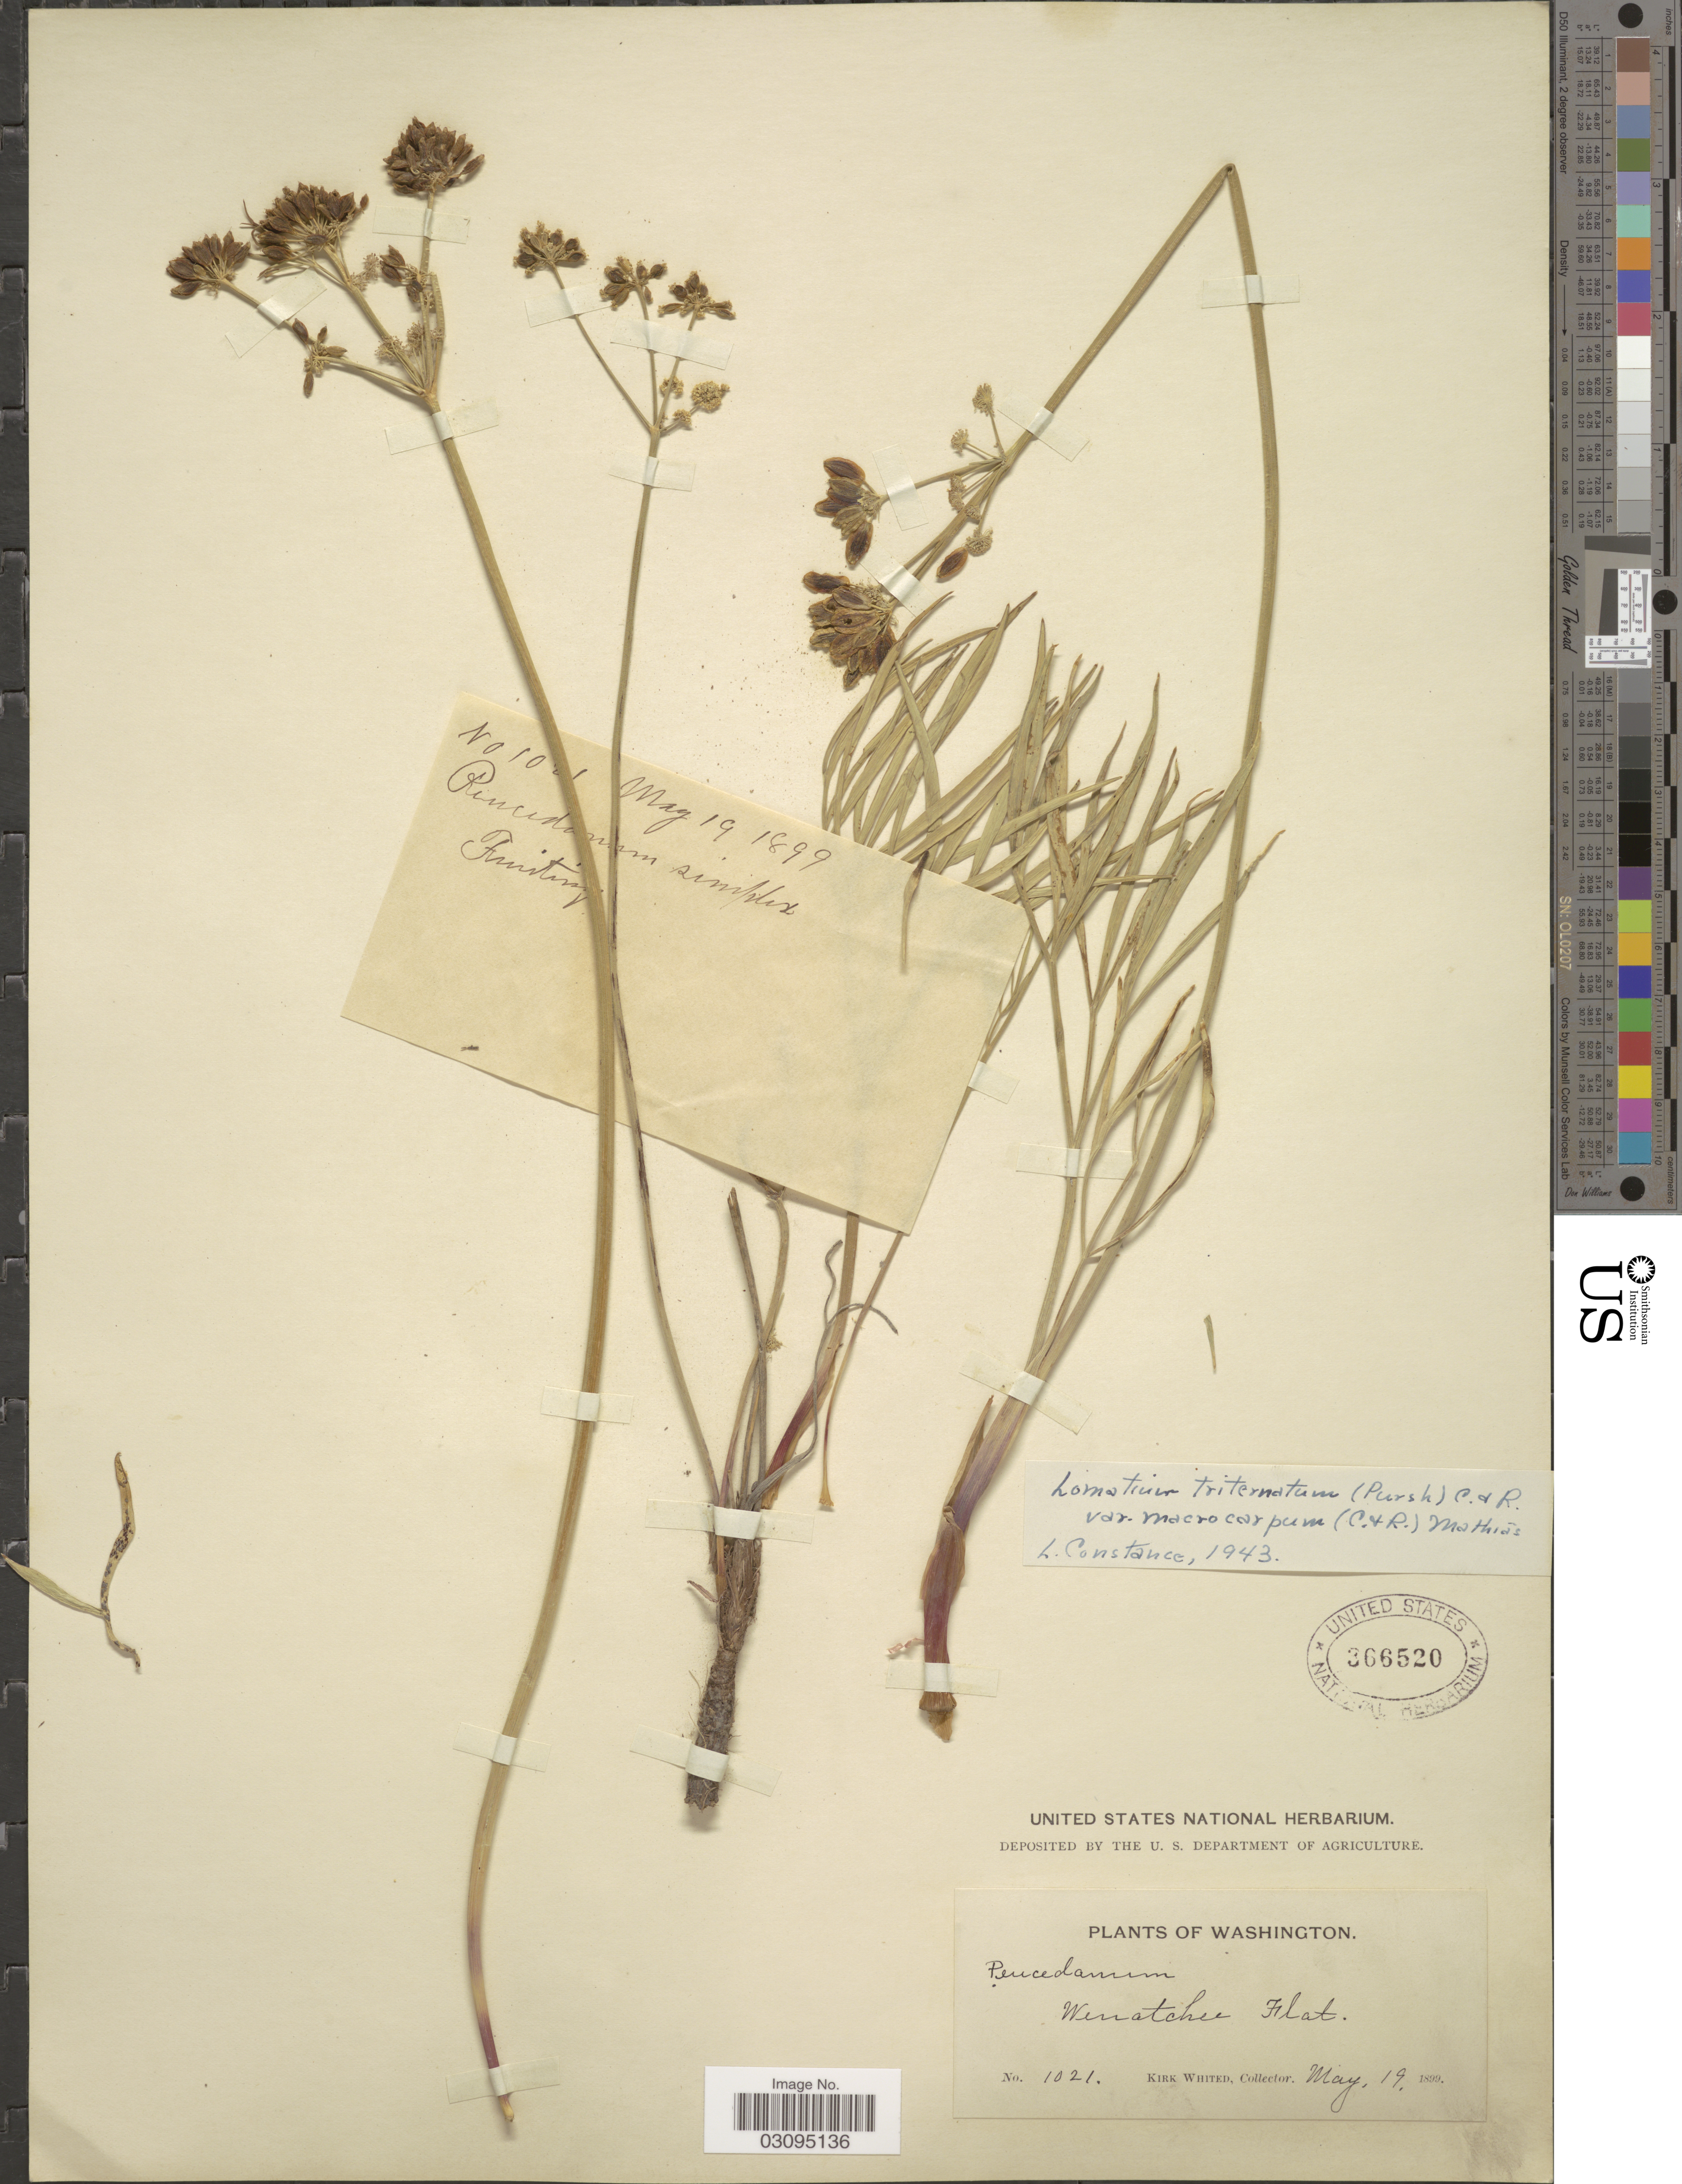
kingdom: Plantae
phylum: Tracheophyta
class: Magnoliopsida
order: Apiales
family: Apiaceae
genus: Lomatium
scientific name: Lomatium triternatum var. macrocarpum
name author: (J.M. Coult. & Rose) Mathias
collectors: K. Whited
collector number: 1021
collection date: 1899-05-19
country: United States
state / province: Washington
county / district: Chelan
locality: Wenatchee Flat.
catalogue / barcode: US 366520